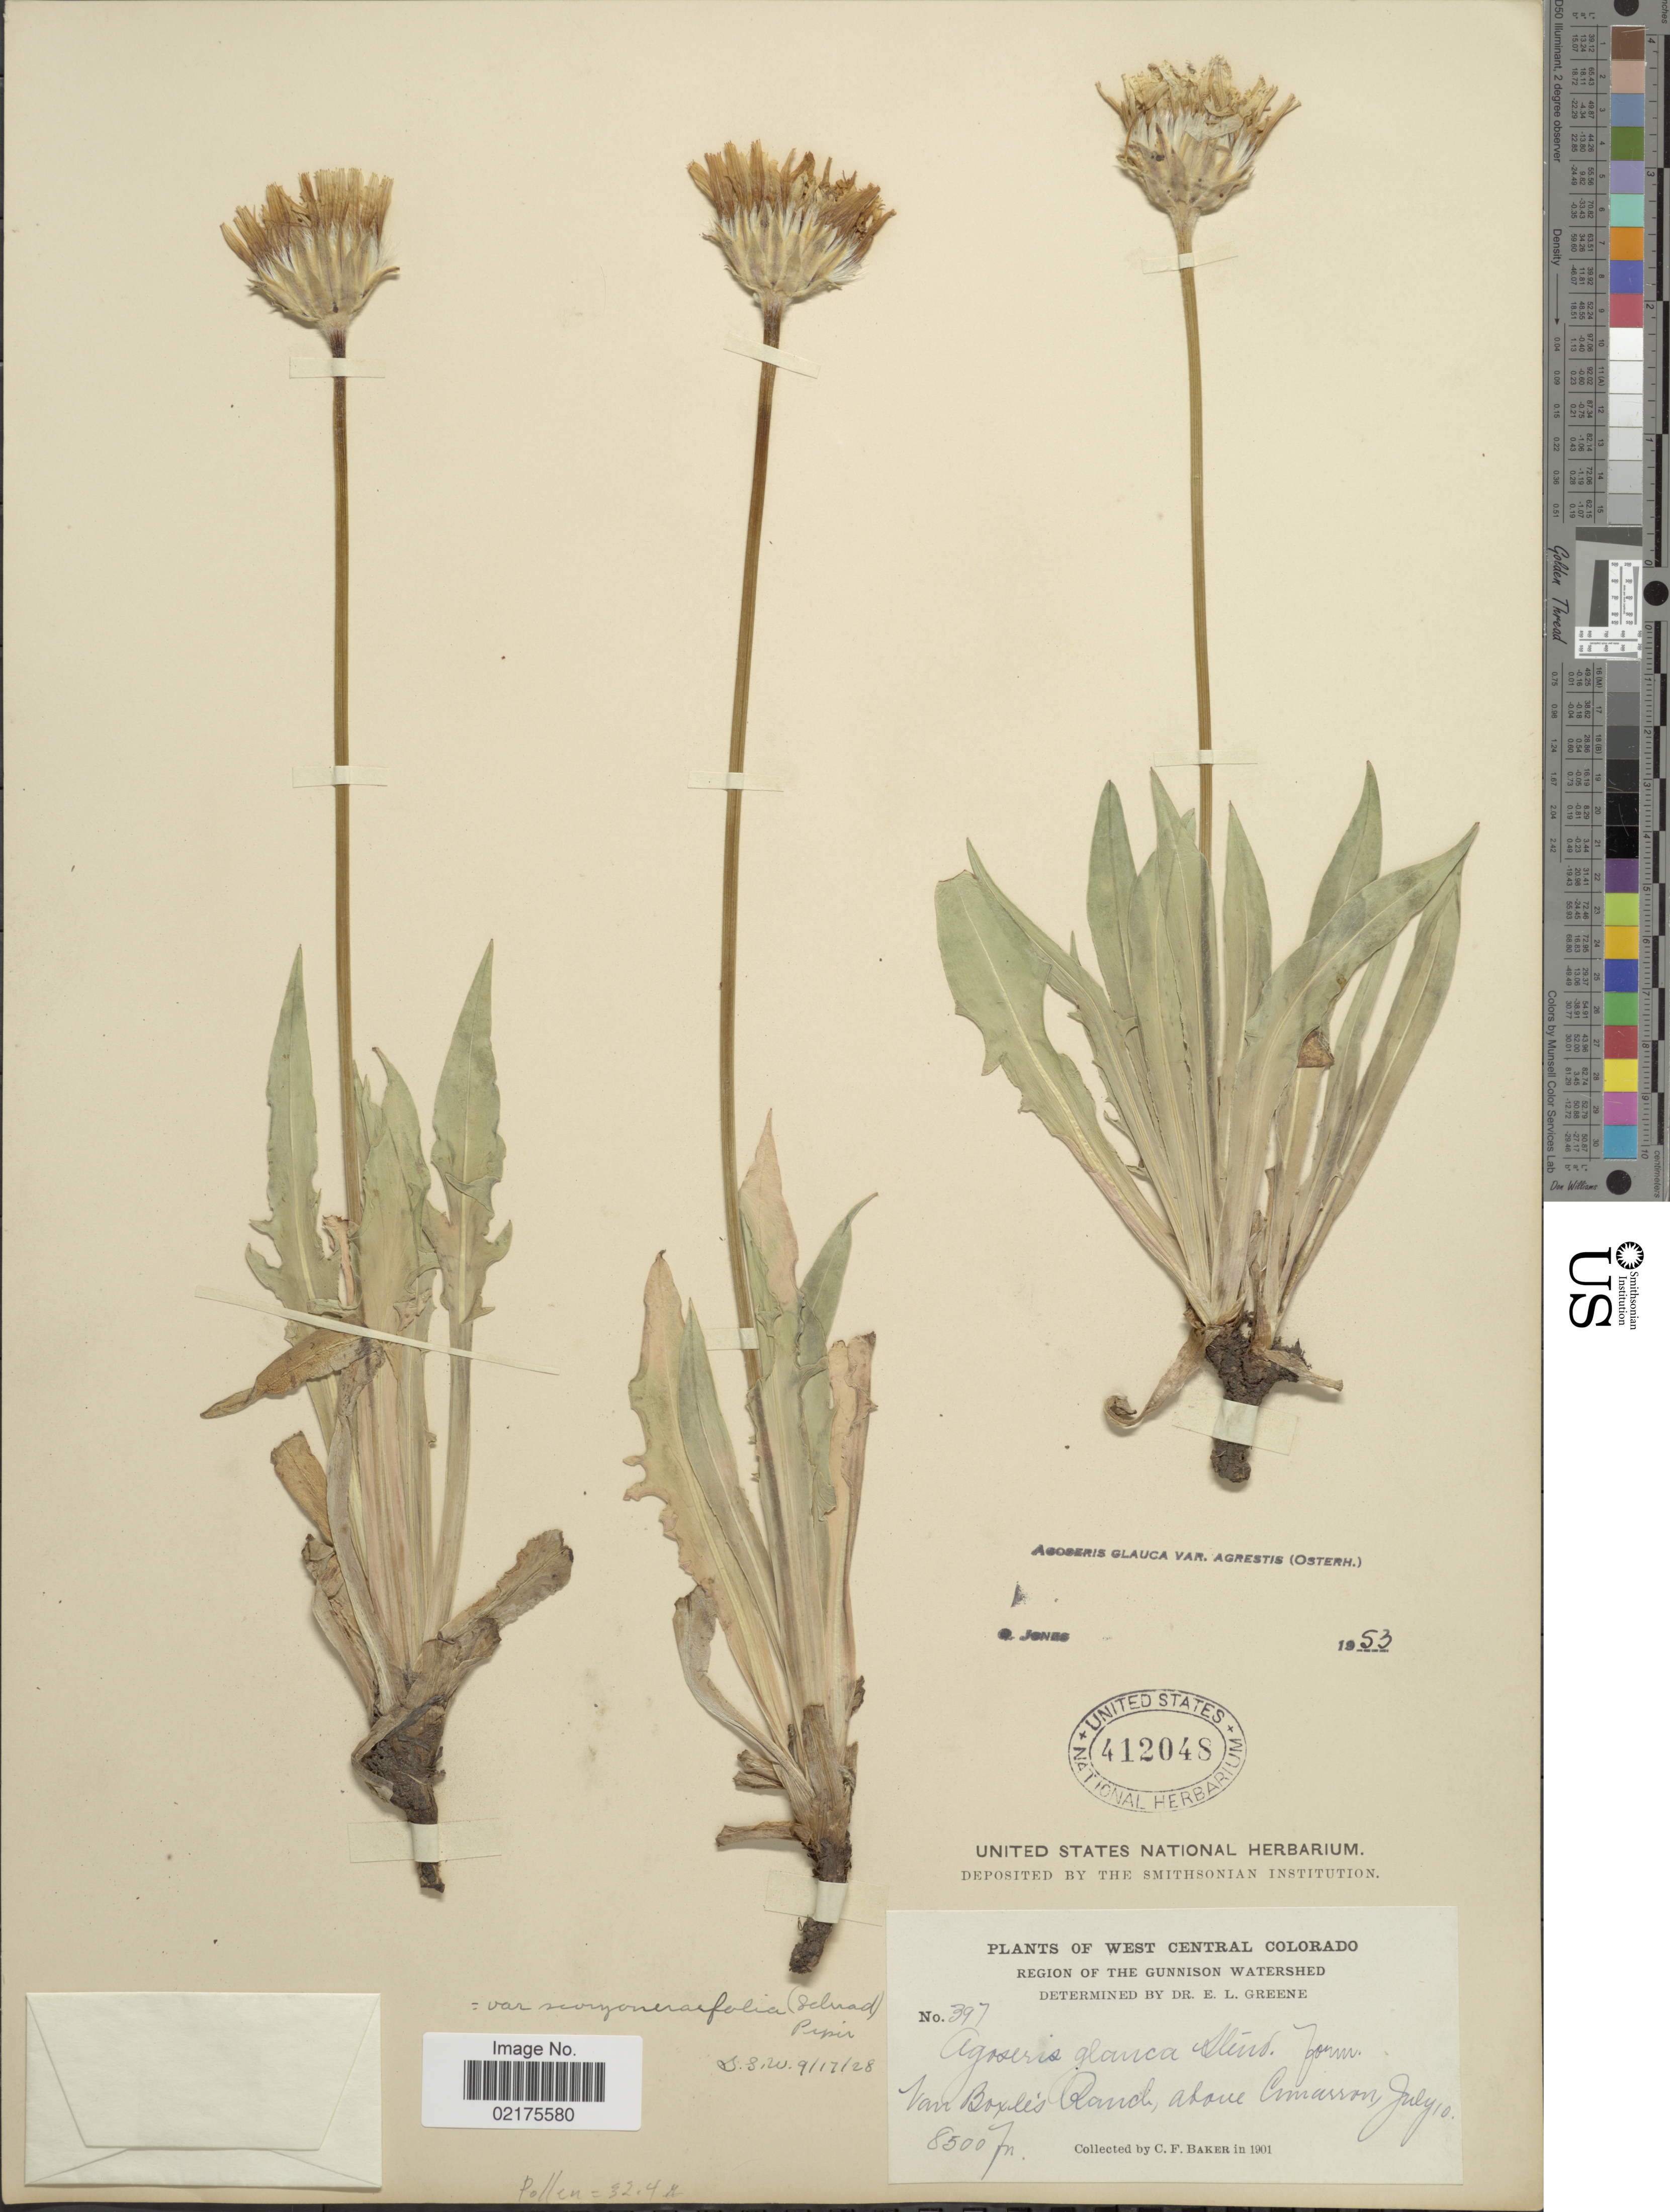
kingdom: Plantae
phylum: Tracheophyta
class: Magnoliopsida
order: Asterales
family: Asteraceae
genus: Agoseris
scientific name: Agoseris glauca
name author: (Pursh) Raf.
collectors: C. F. Baker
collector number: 397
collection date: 1901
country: United States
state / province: Colorado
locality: West Central Colorado: Region of the Gunnison Watershed, Van Boxles Ranch, above Cimarron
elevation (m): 2591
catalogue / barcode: US 412048